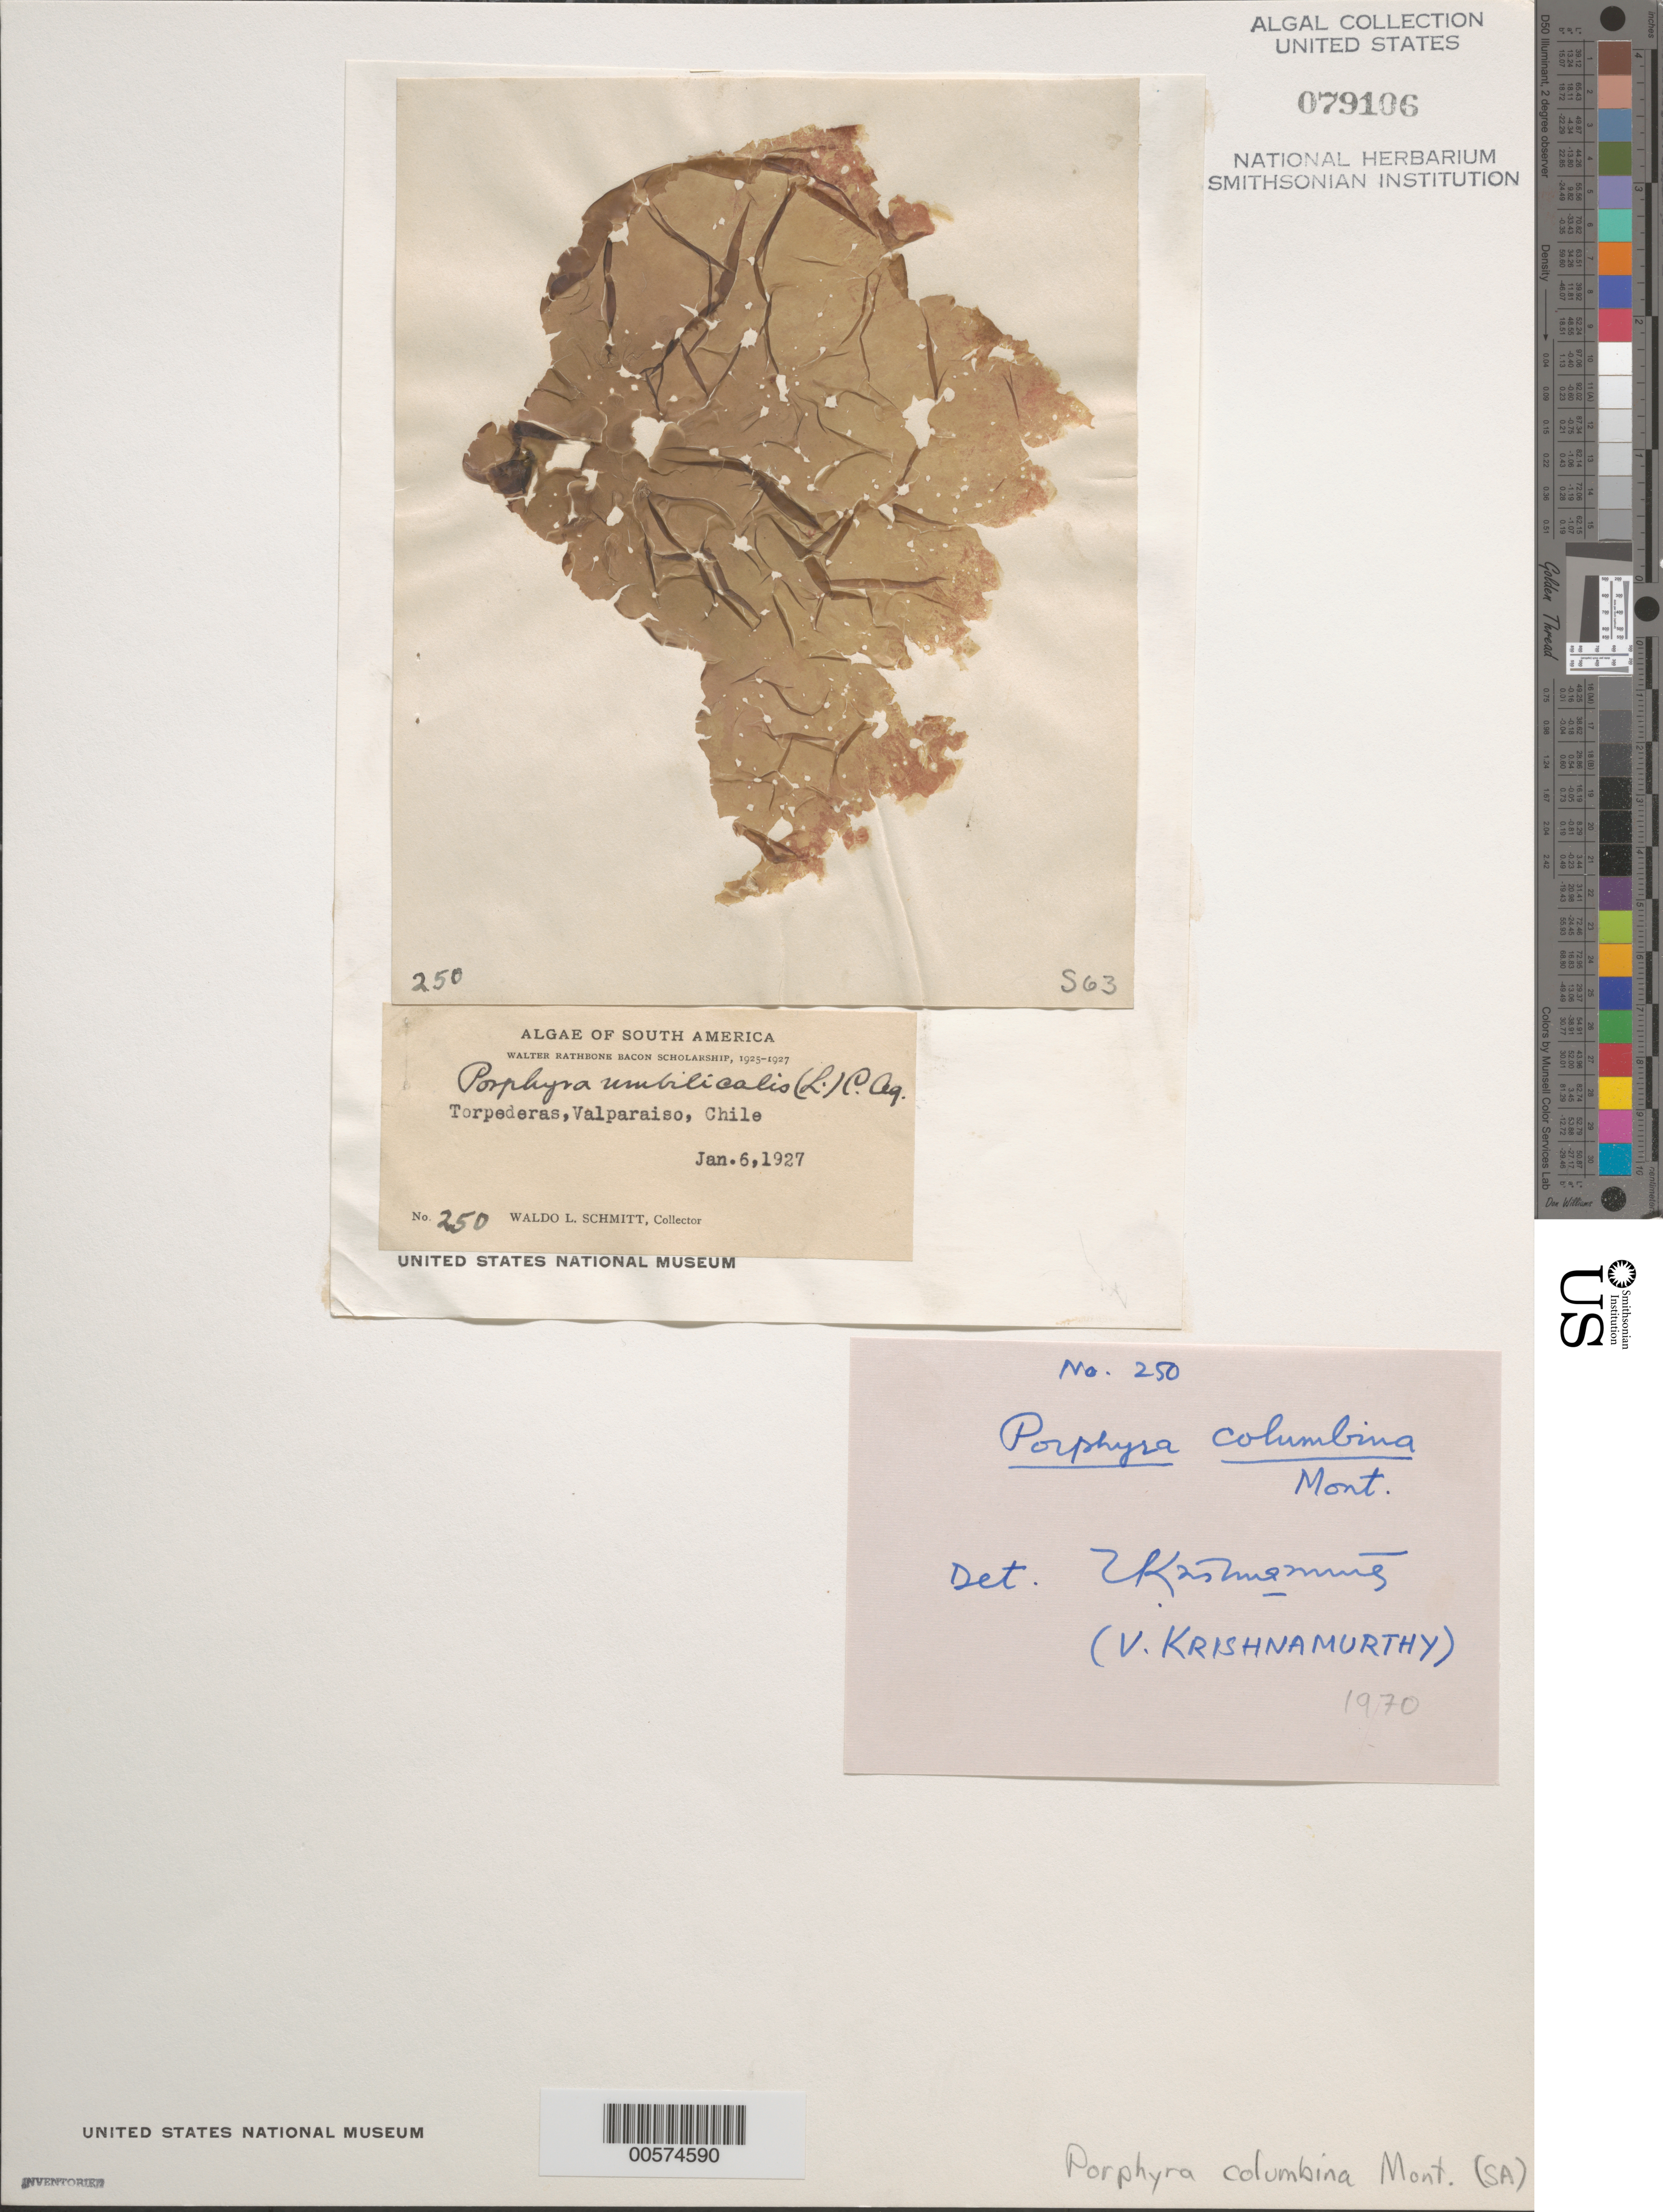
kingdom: Plantae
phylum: Rhodophyta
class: Bangiophyceae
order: Bangiales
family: Bangiaceae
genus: Porphyra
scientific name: Porphyra columbina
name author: Mont.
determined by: Krishnamurthy, V.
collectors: W. L. Schmitt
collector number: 250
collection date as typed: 06 Jan 1927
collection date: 1927-01-06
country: Chile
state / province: Valparaíso (V)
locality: Torpederas, Valparaiso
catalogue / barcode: US 79106